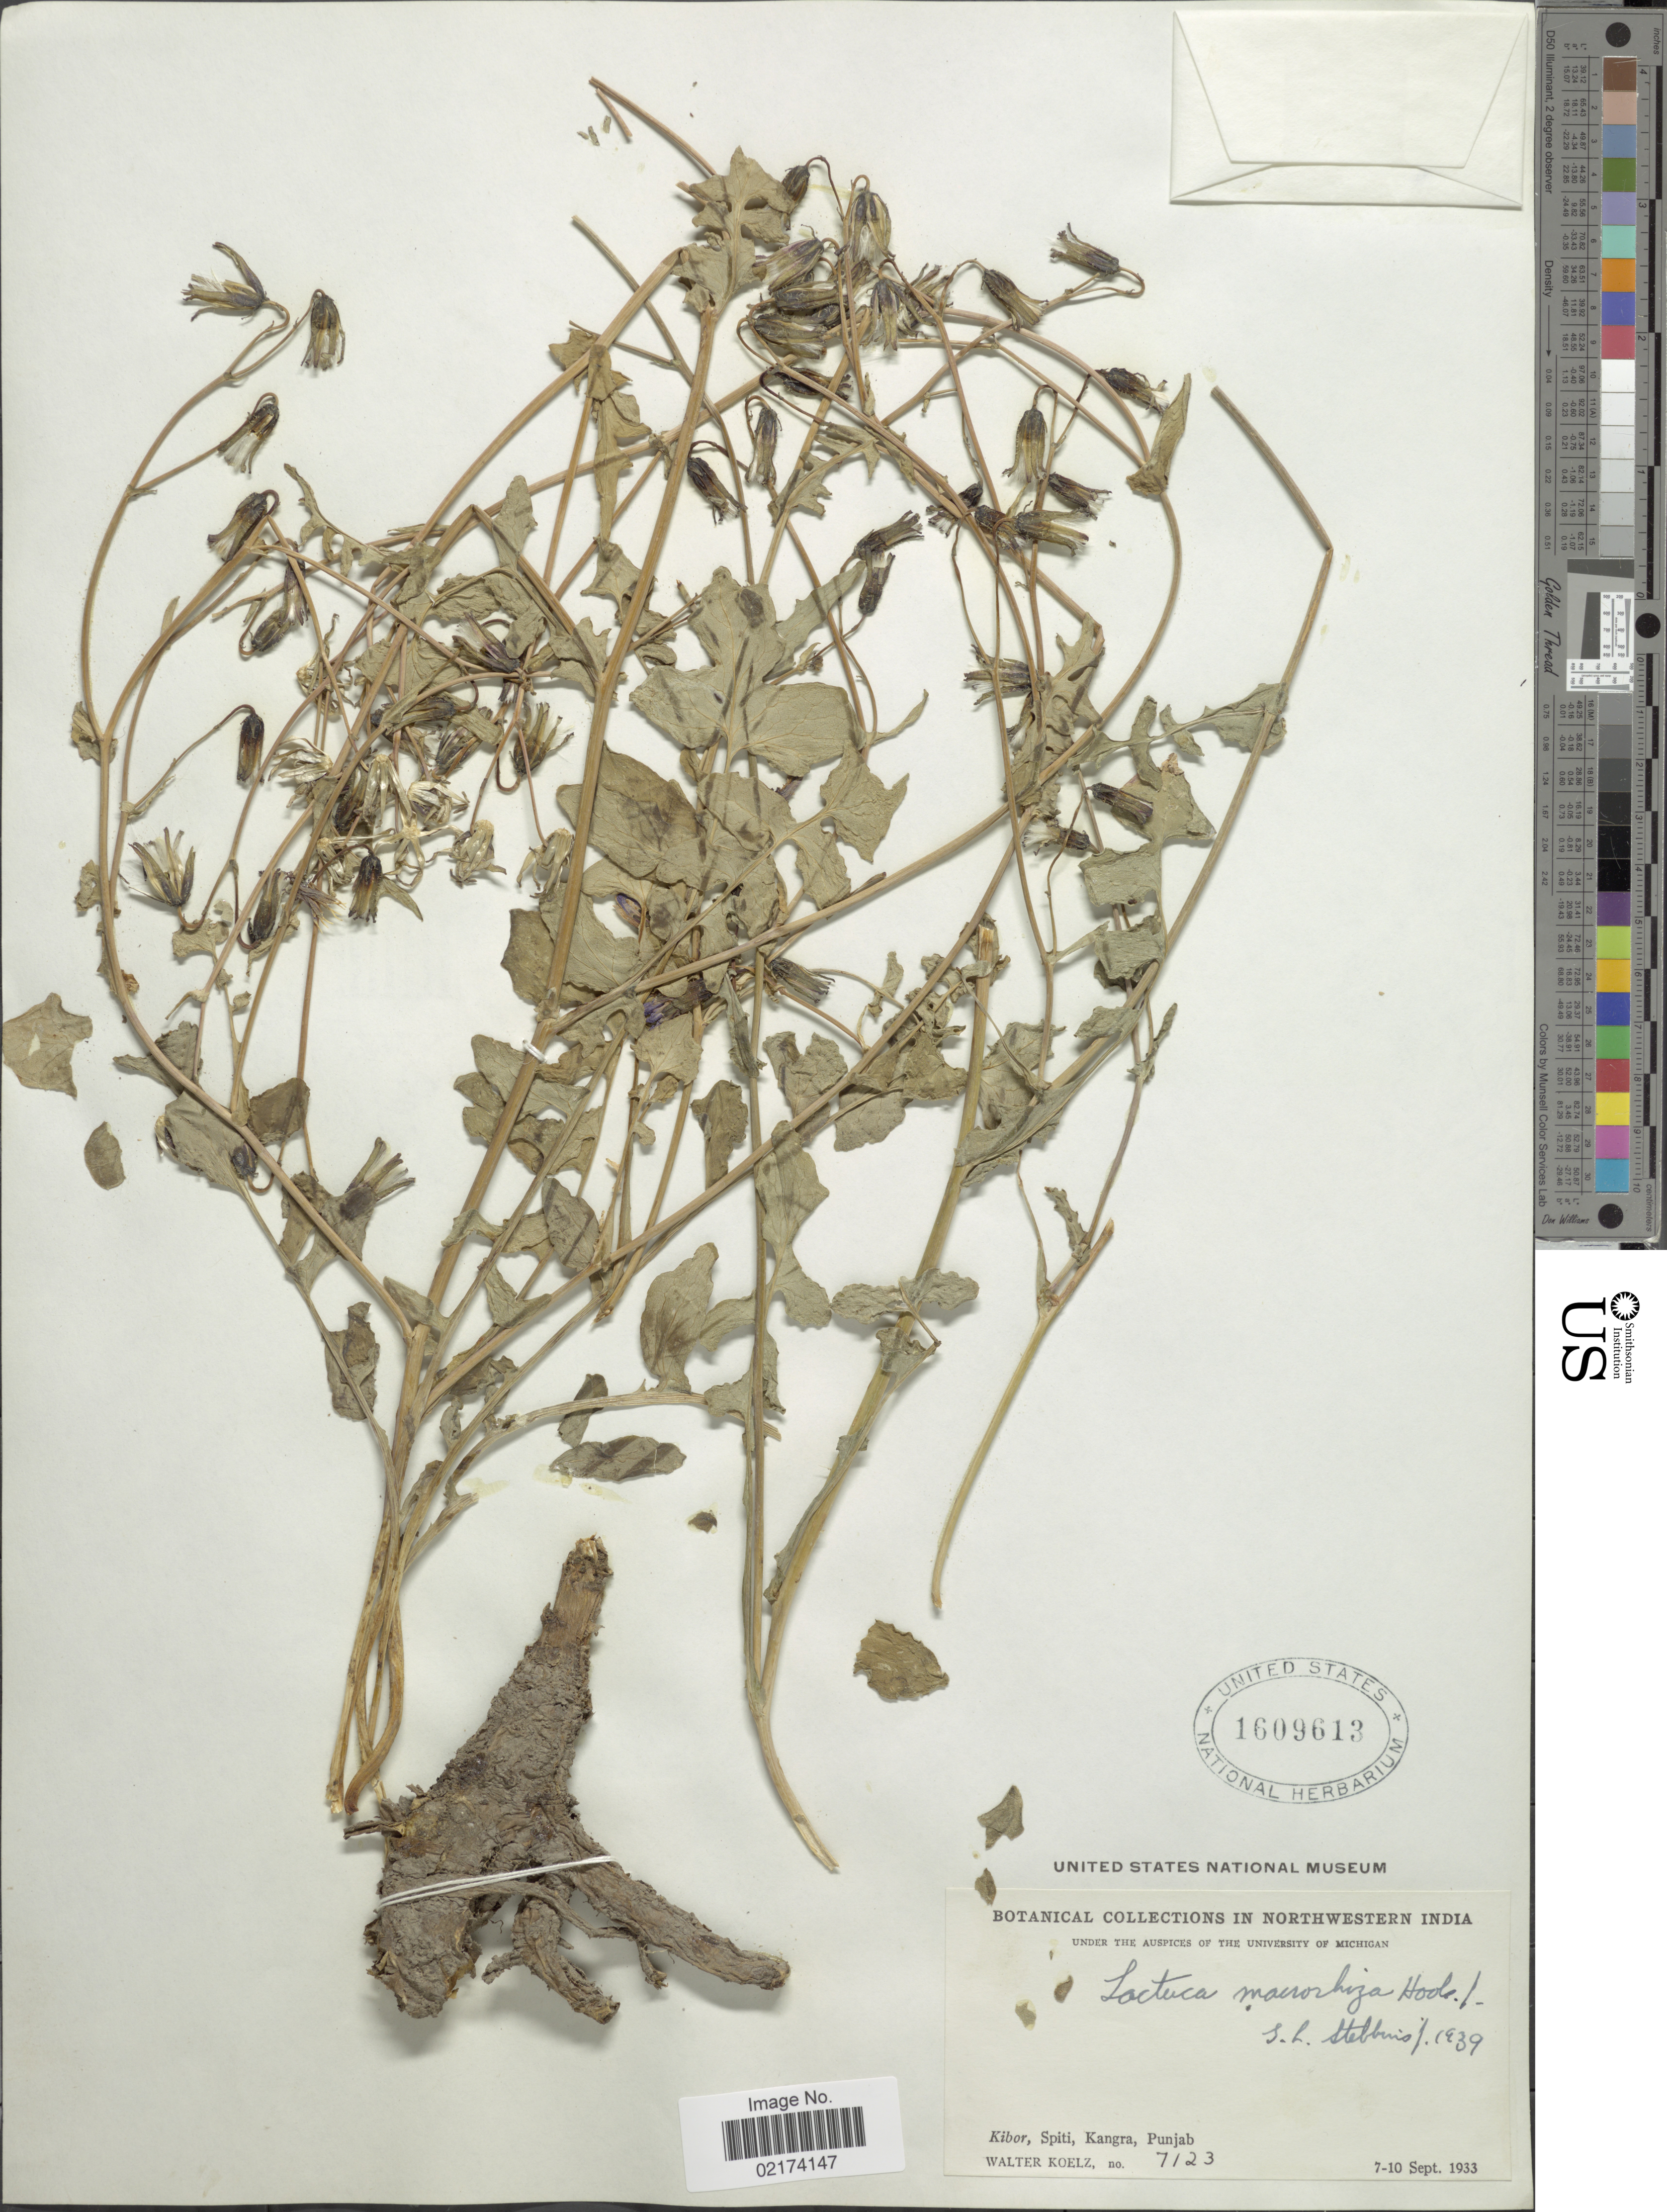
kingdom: Plantae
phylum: Tracheophyta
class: Magnoliopsida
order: Asterales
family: Asteraceae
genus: Lactuca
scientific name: Lactuca macrorhiza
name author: (Royle) Hook. f.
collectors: W. N. Koelz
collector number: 7123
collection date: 1933-09-07/1933-09-10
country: India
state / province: Himachal Pradesh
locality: Northwestern India, Kibor, Spiti, Kangra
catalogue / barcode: US 1609613